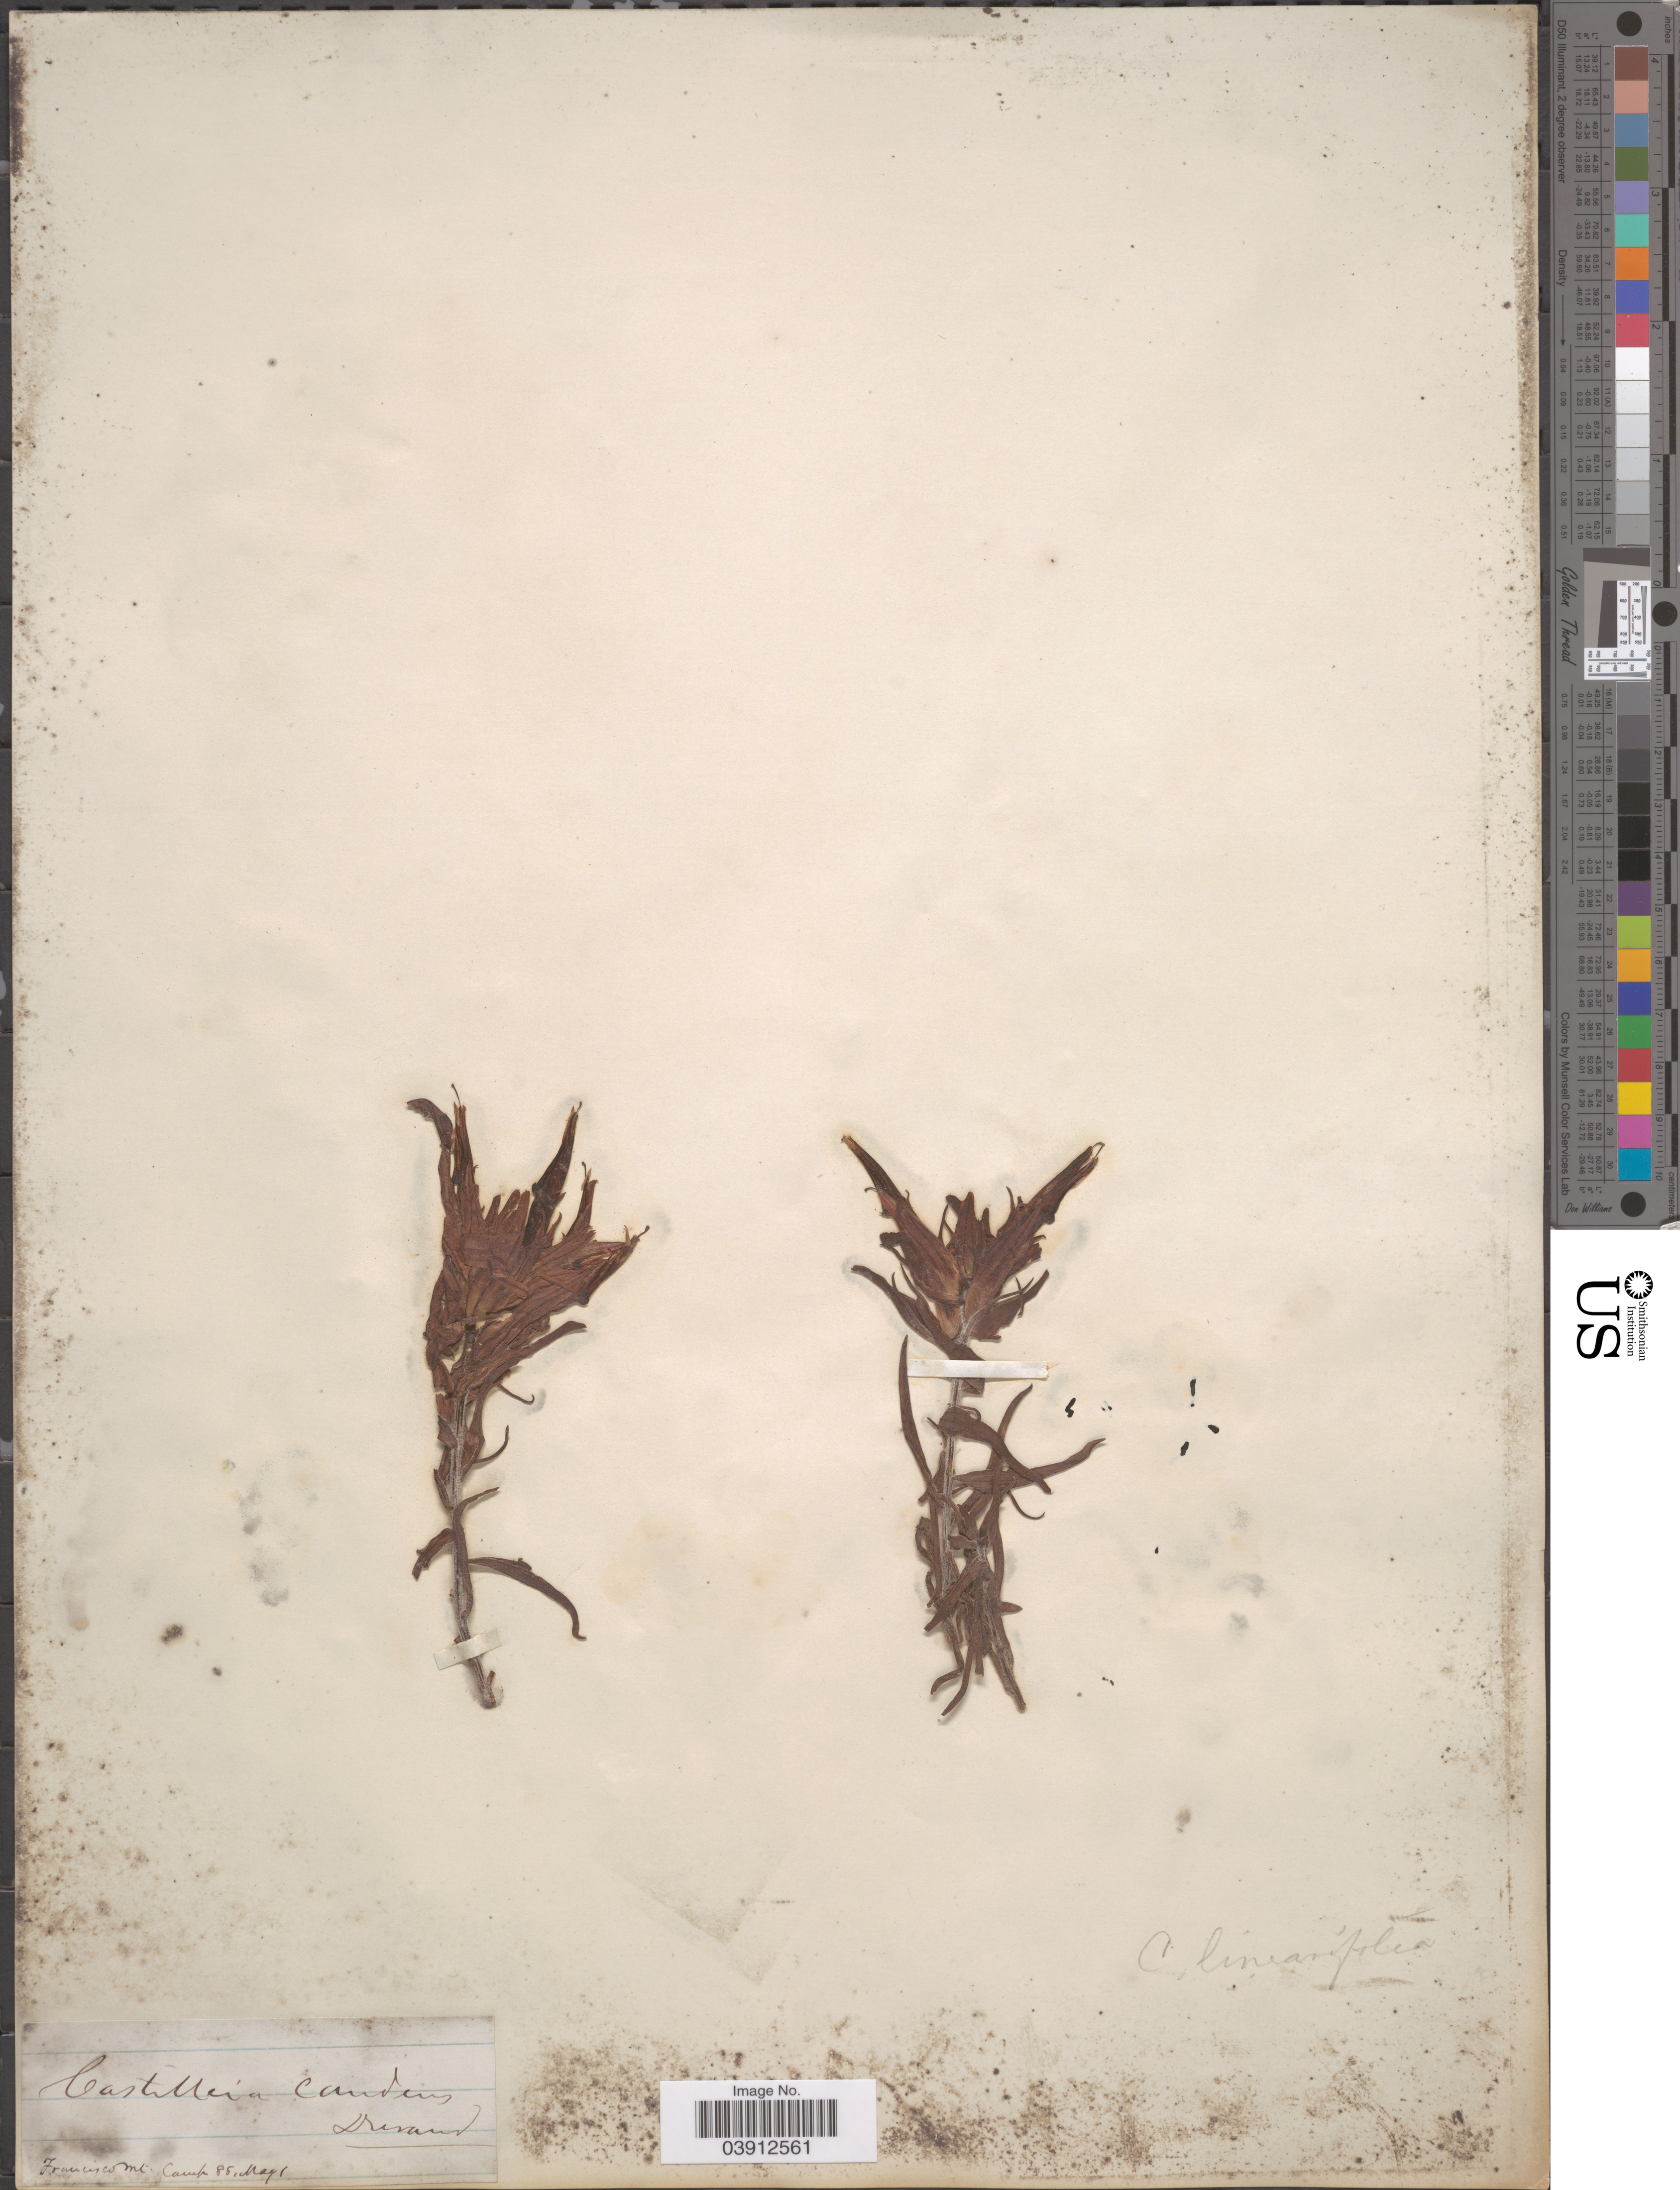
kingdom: Plantae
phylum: Tracheophyta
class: Magnoliopsida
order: Lamiales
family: Orobanchaceae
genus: Castilleja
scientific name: Castilleja linariifolia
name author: Benth.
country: United States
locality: Francisco Mt., Camp 85.